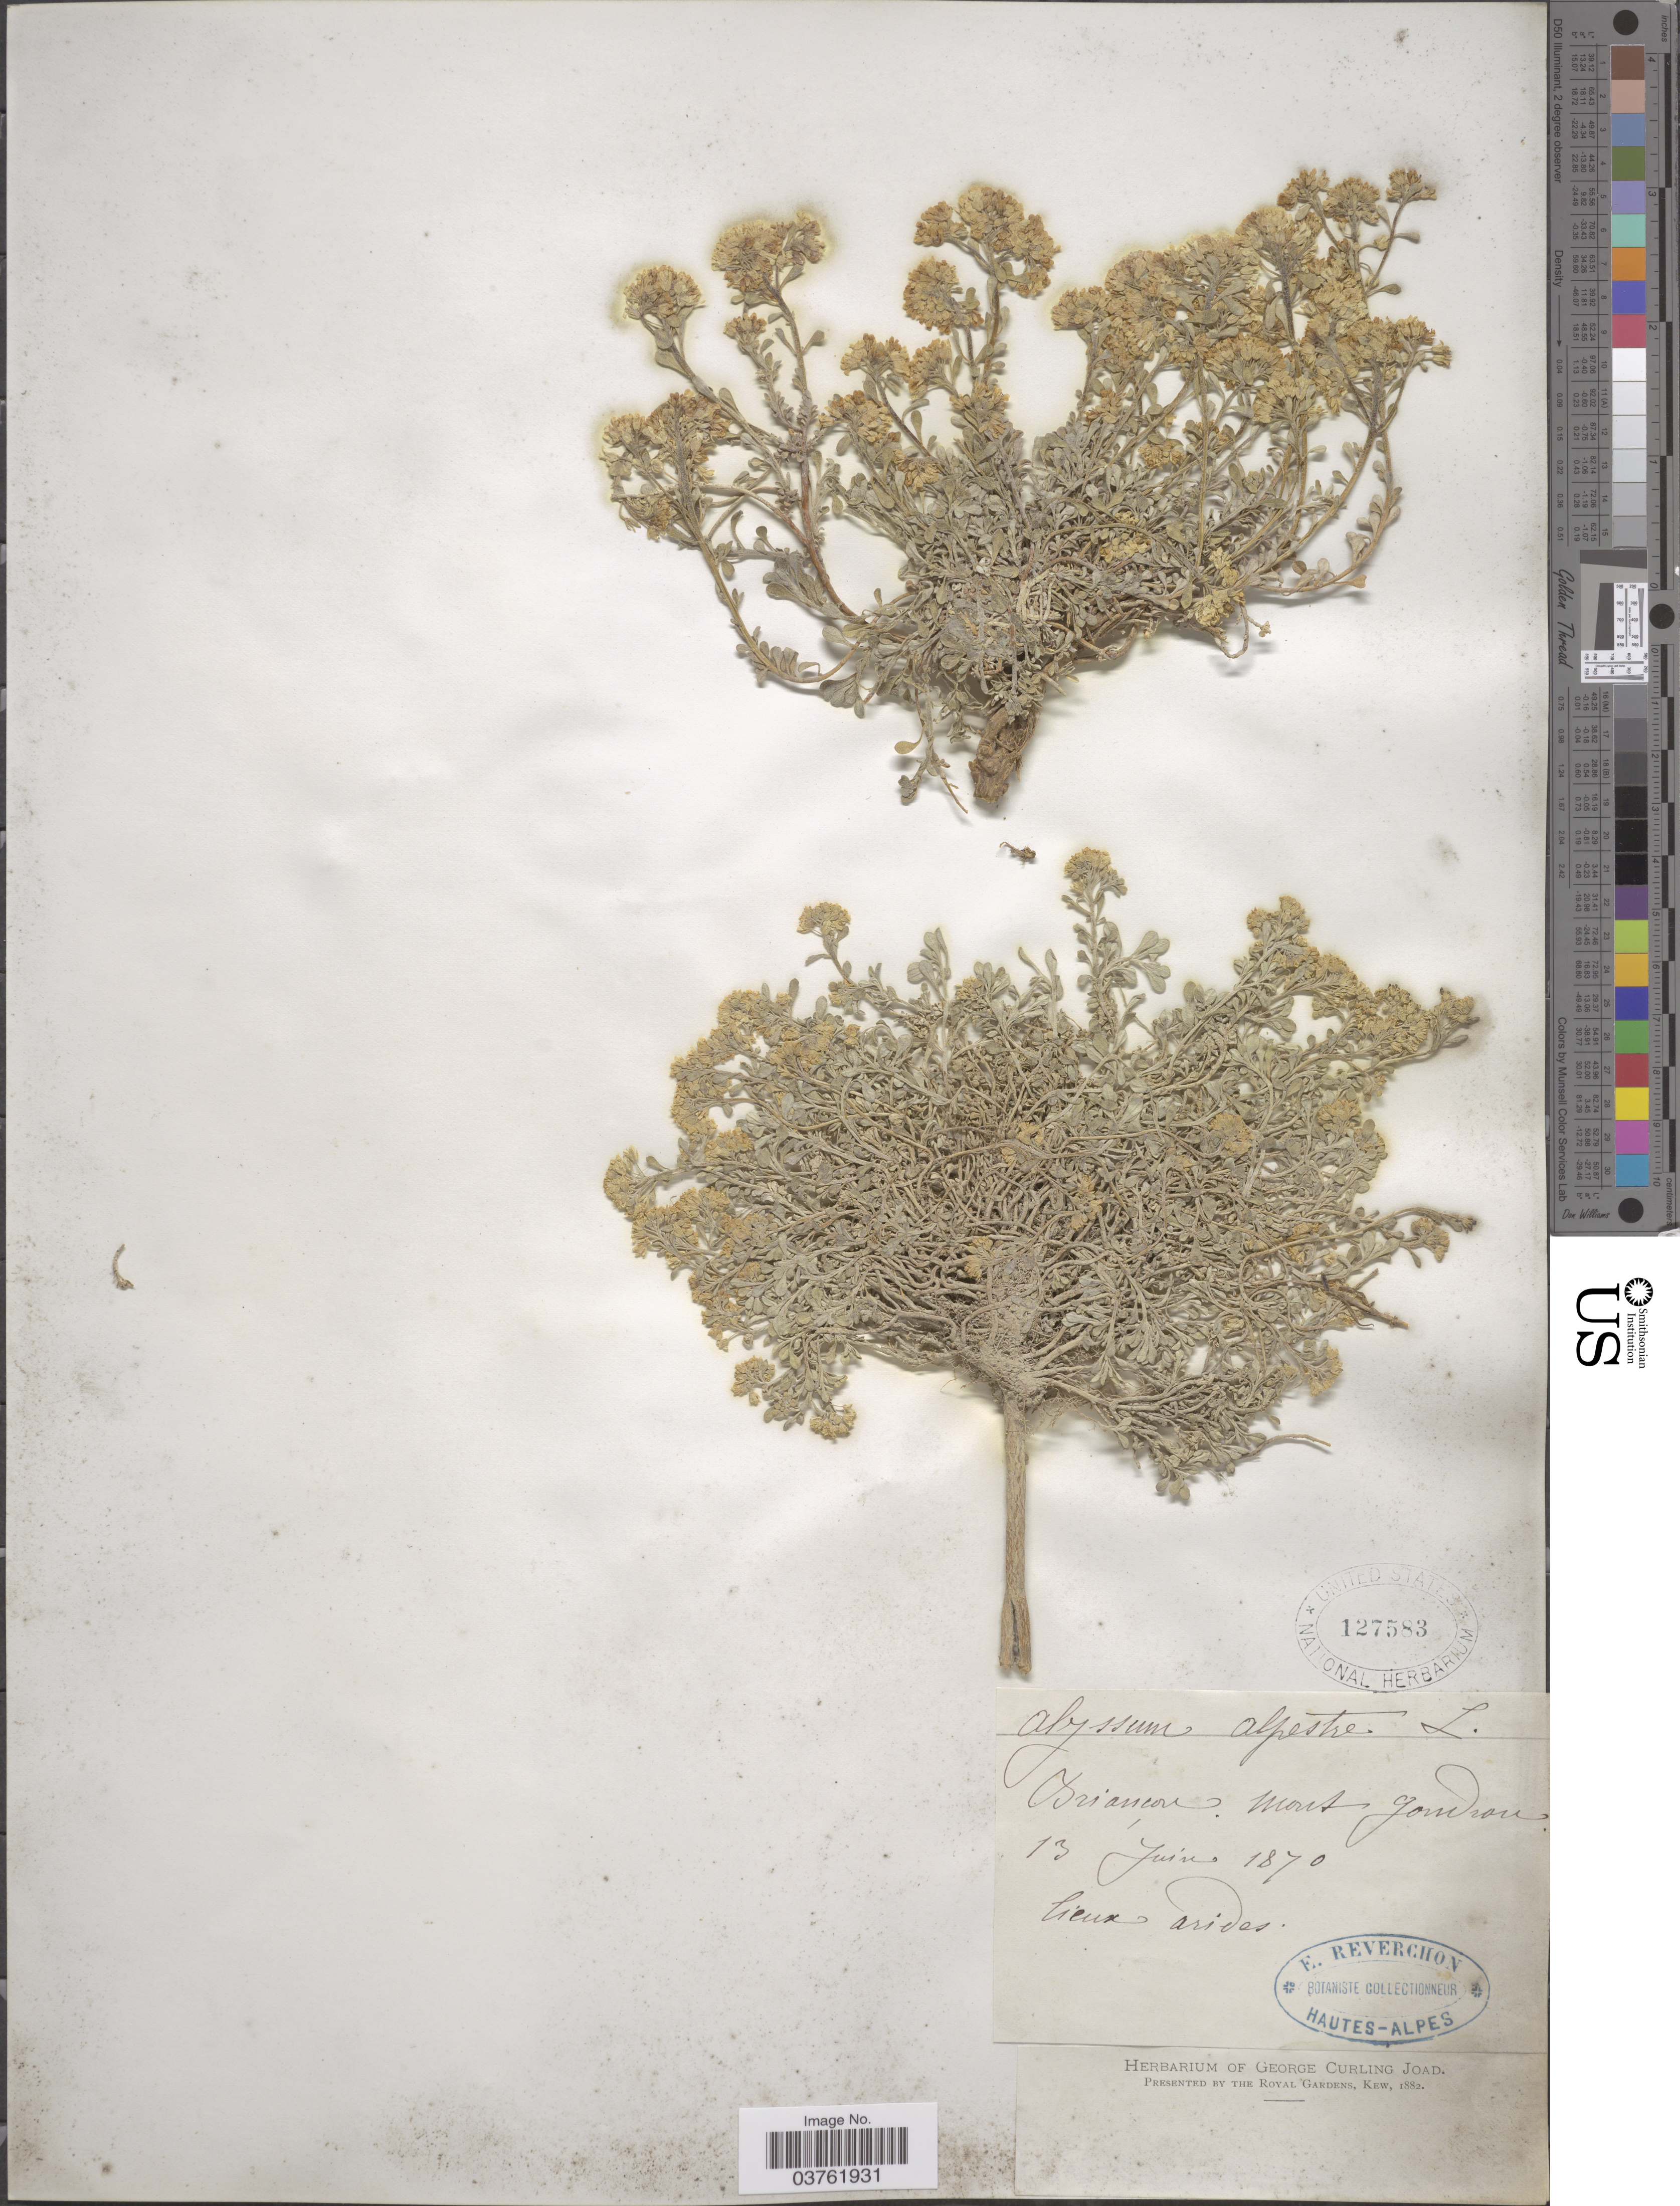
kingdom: Plantae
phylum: Tracheophyta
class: Magnoliopsida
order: Brassicales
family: Brassicaceae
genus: Alyssum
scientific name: Alyssum alpestre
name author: L.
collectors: E. Reverchon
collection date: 1870-06-13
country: France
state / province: Provence-Alpes-Côte d'Azur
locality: Briançon, Mont Gondran, lieux arides.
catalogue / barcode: US 127583